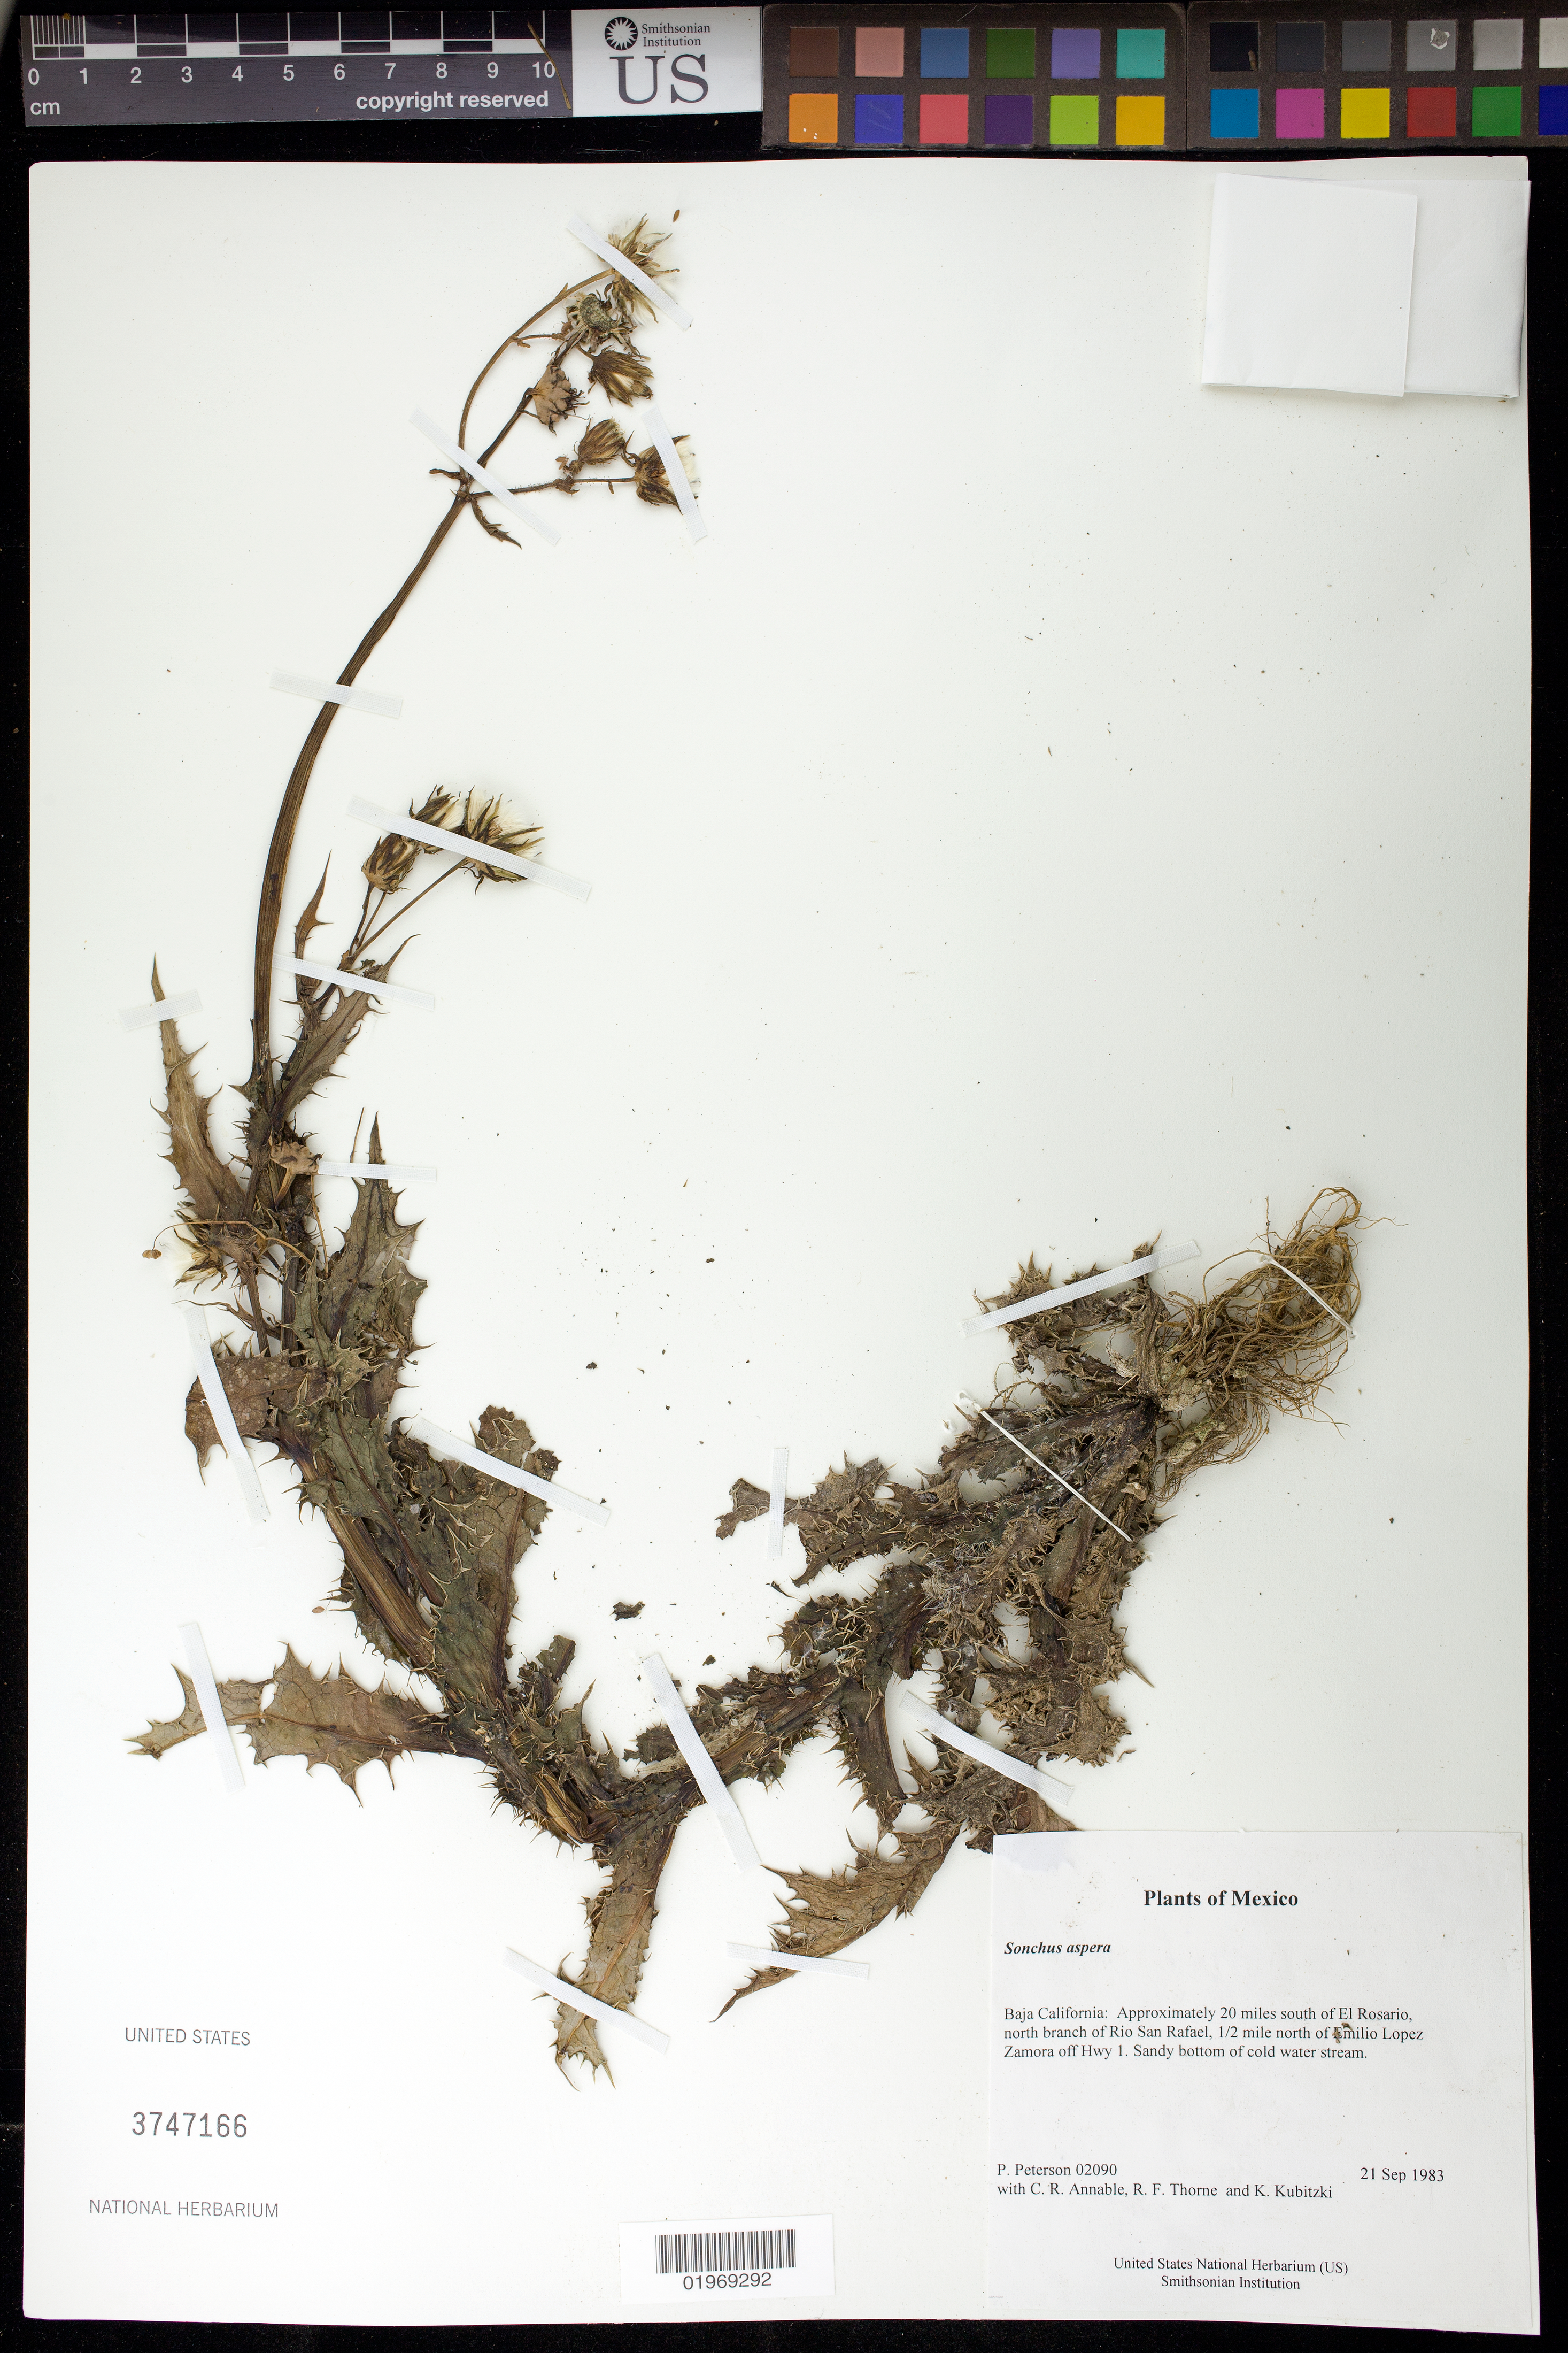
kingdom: Plantae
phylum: Tracheophyta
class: Magnoliopsida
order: Asterales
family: Asteraceae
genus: Sonchus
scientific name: Sonchus asper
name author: (L.) Hill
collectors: P. M. Peterson, C. R. Annable, R. F. Thorne & K. Kubitzki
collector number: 02090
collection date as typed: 21 Sep 1983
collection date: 1983-09-21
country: Mexico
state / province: Baja California Norte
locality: Approximately 20 miles south of El Rosario, north branch of Rio San Rafael, 1/2 mile north of Emilio Lopez Zamora off Hwy 1.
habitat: Sandy bottom of cold water stream.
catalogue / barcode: US 3747166